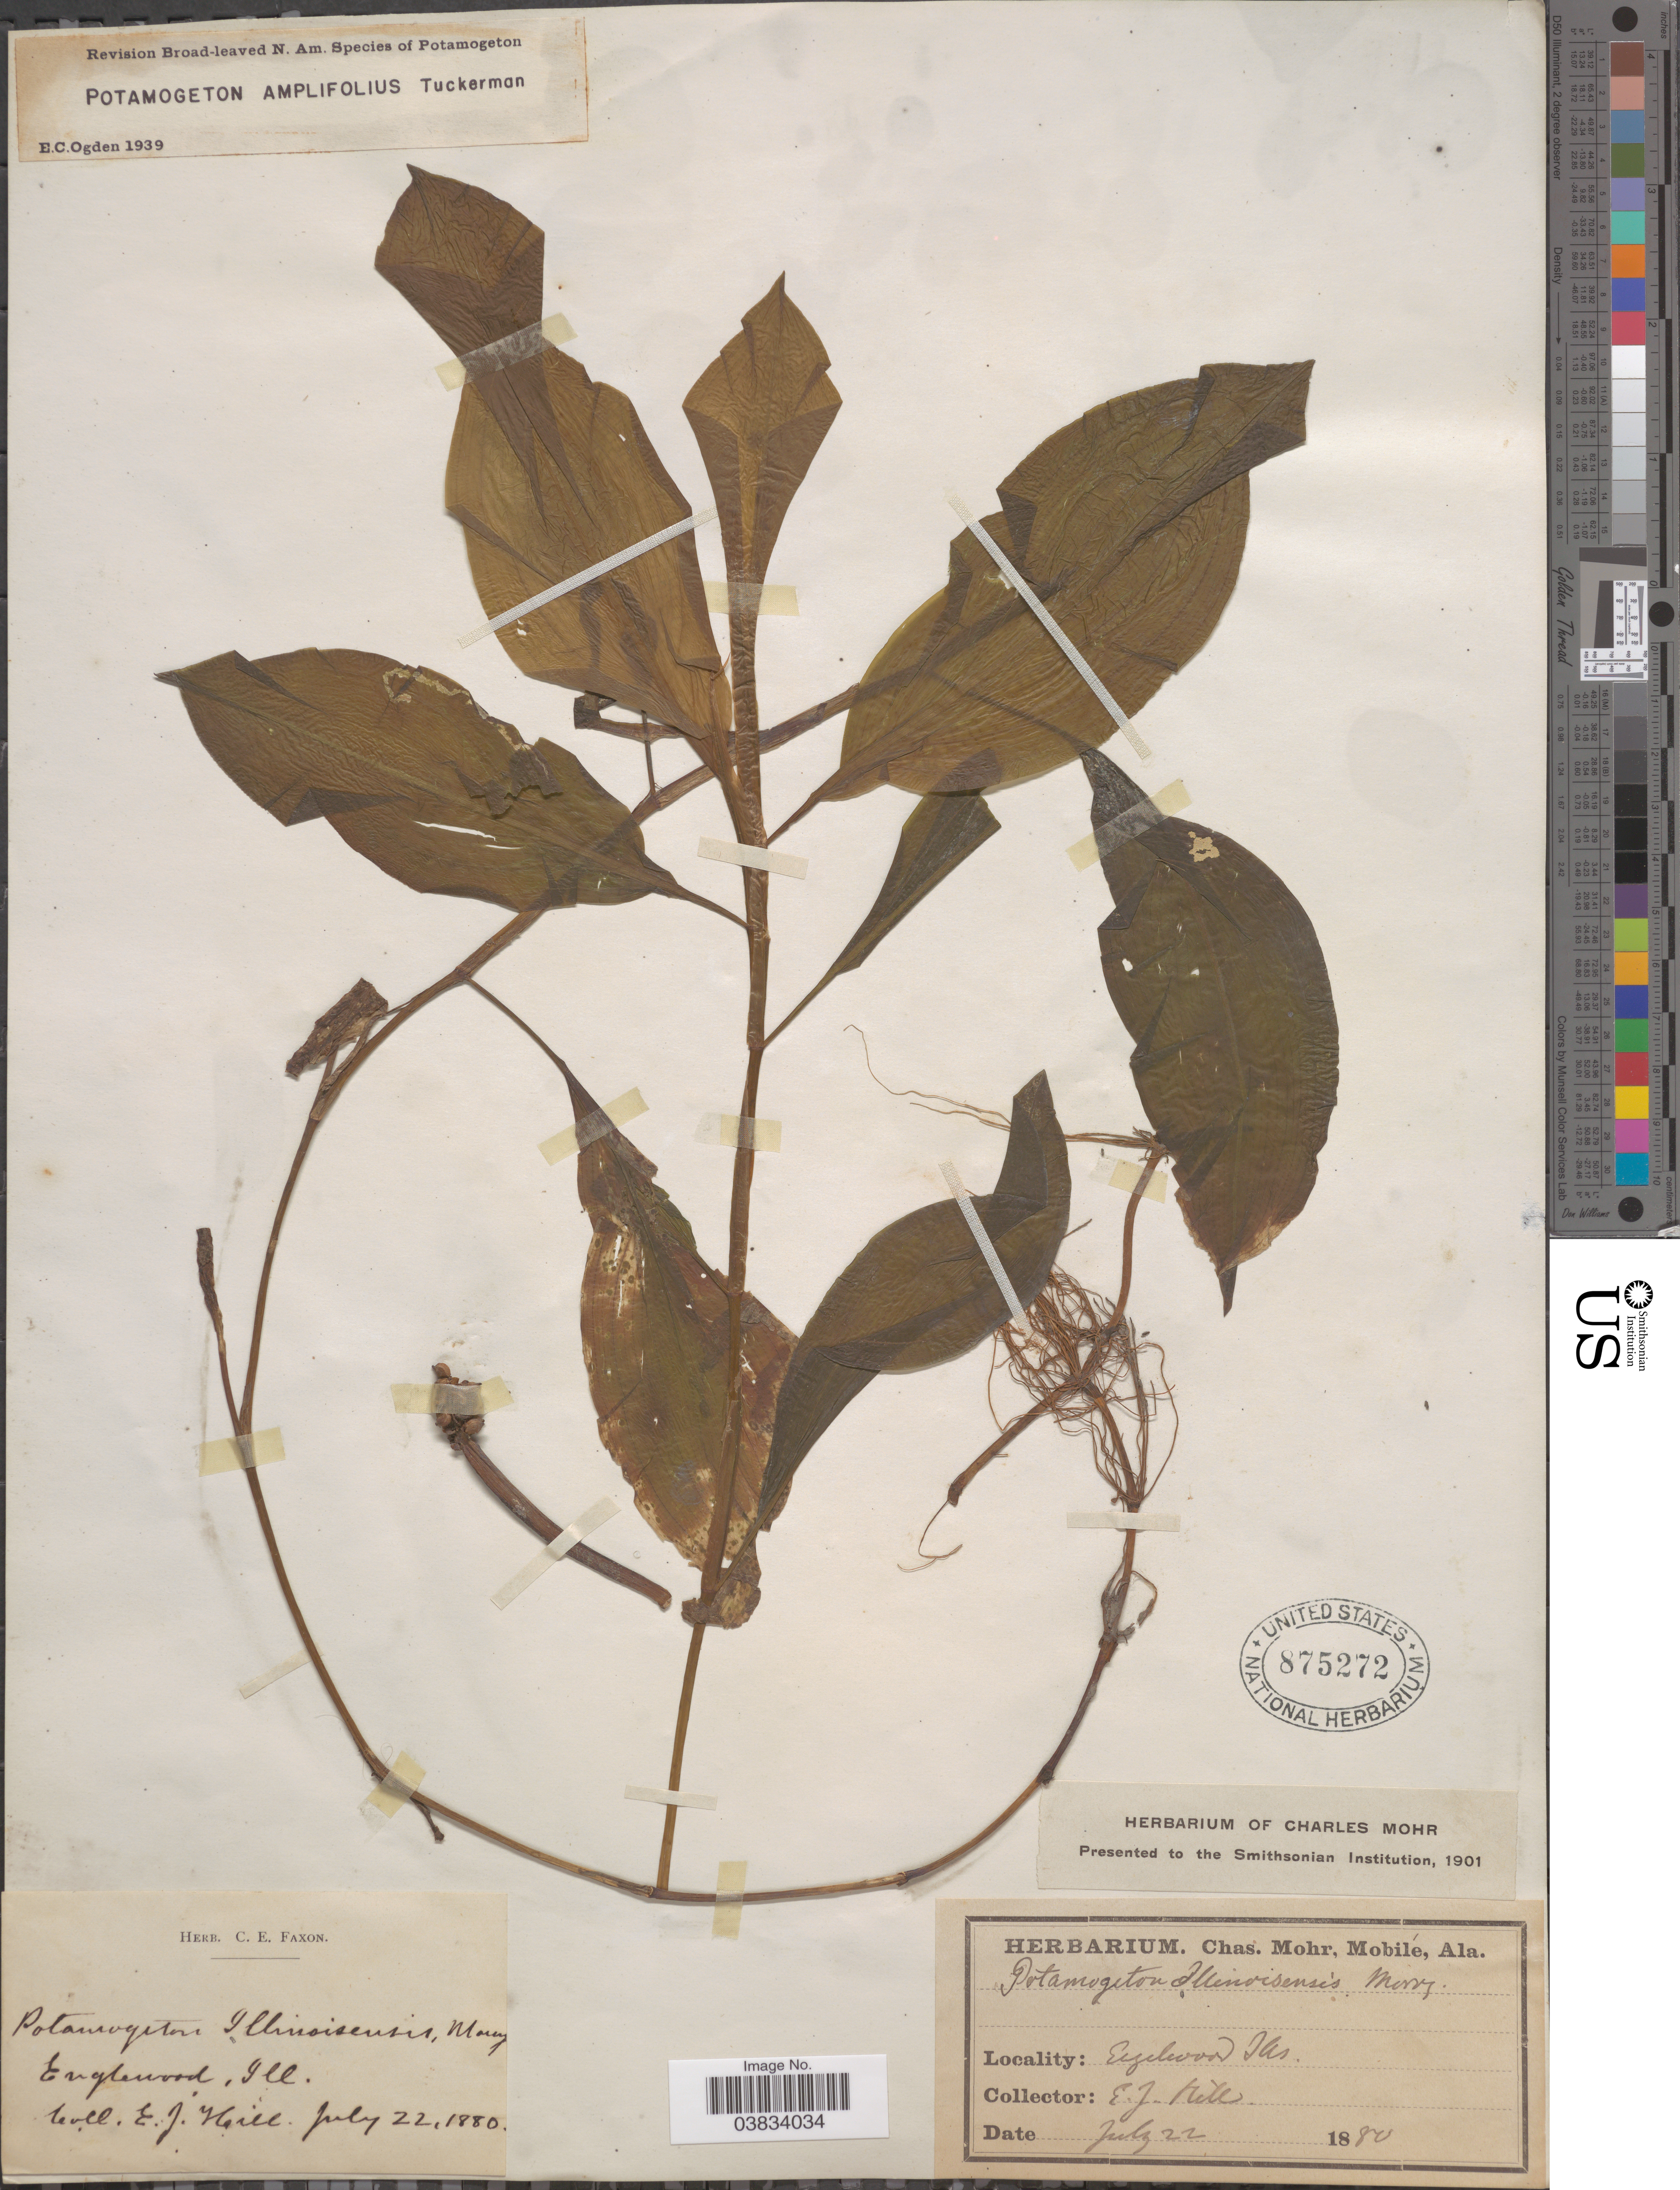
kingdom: Plantae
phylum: Tracheophyta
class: Liliopsida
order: Alismatales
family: Potamogetonaceae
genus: Potamogeton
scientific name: Potamogeton amplifolius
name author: Tuckerm.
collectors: E. J. Hill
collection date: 1880-07-22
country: United States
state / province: Illinois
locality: Englewood.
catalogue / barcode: US 875272